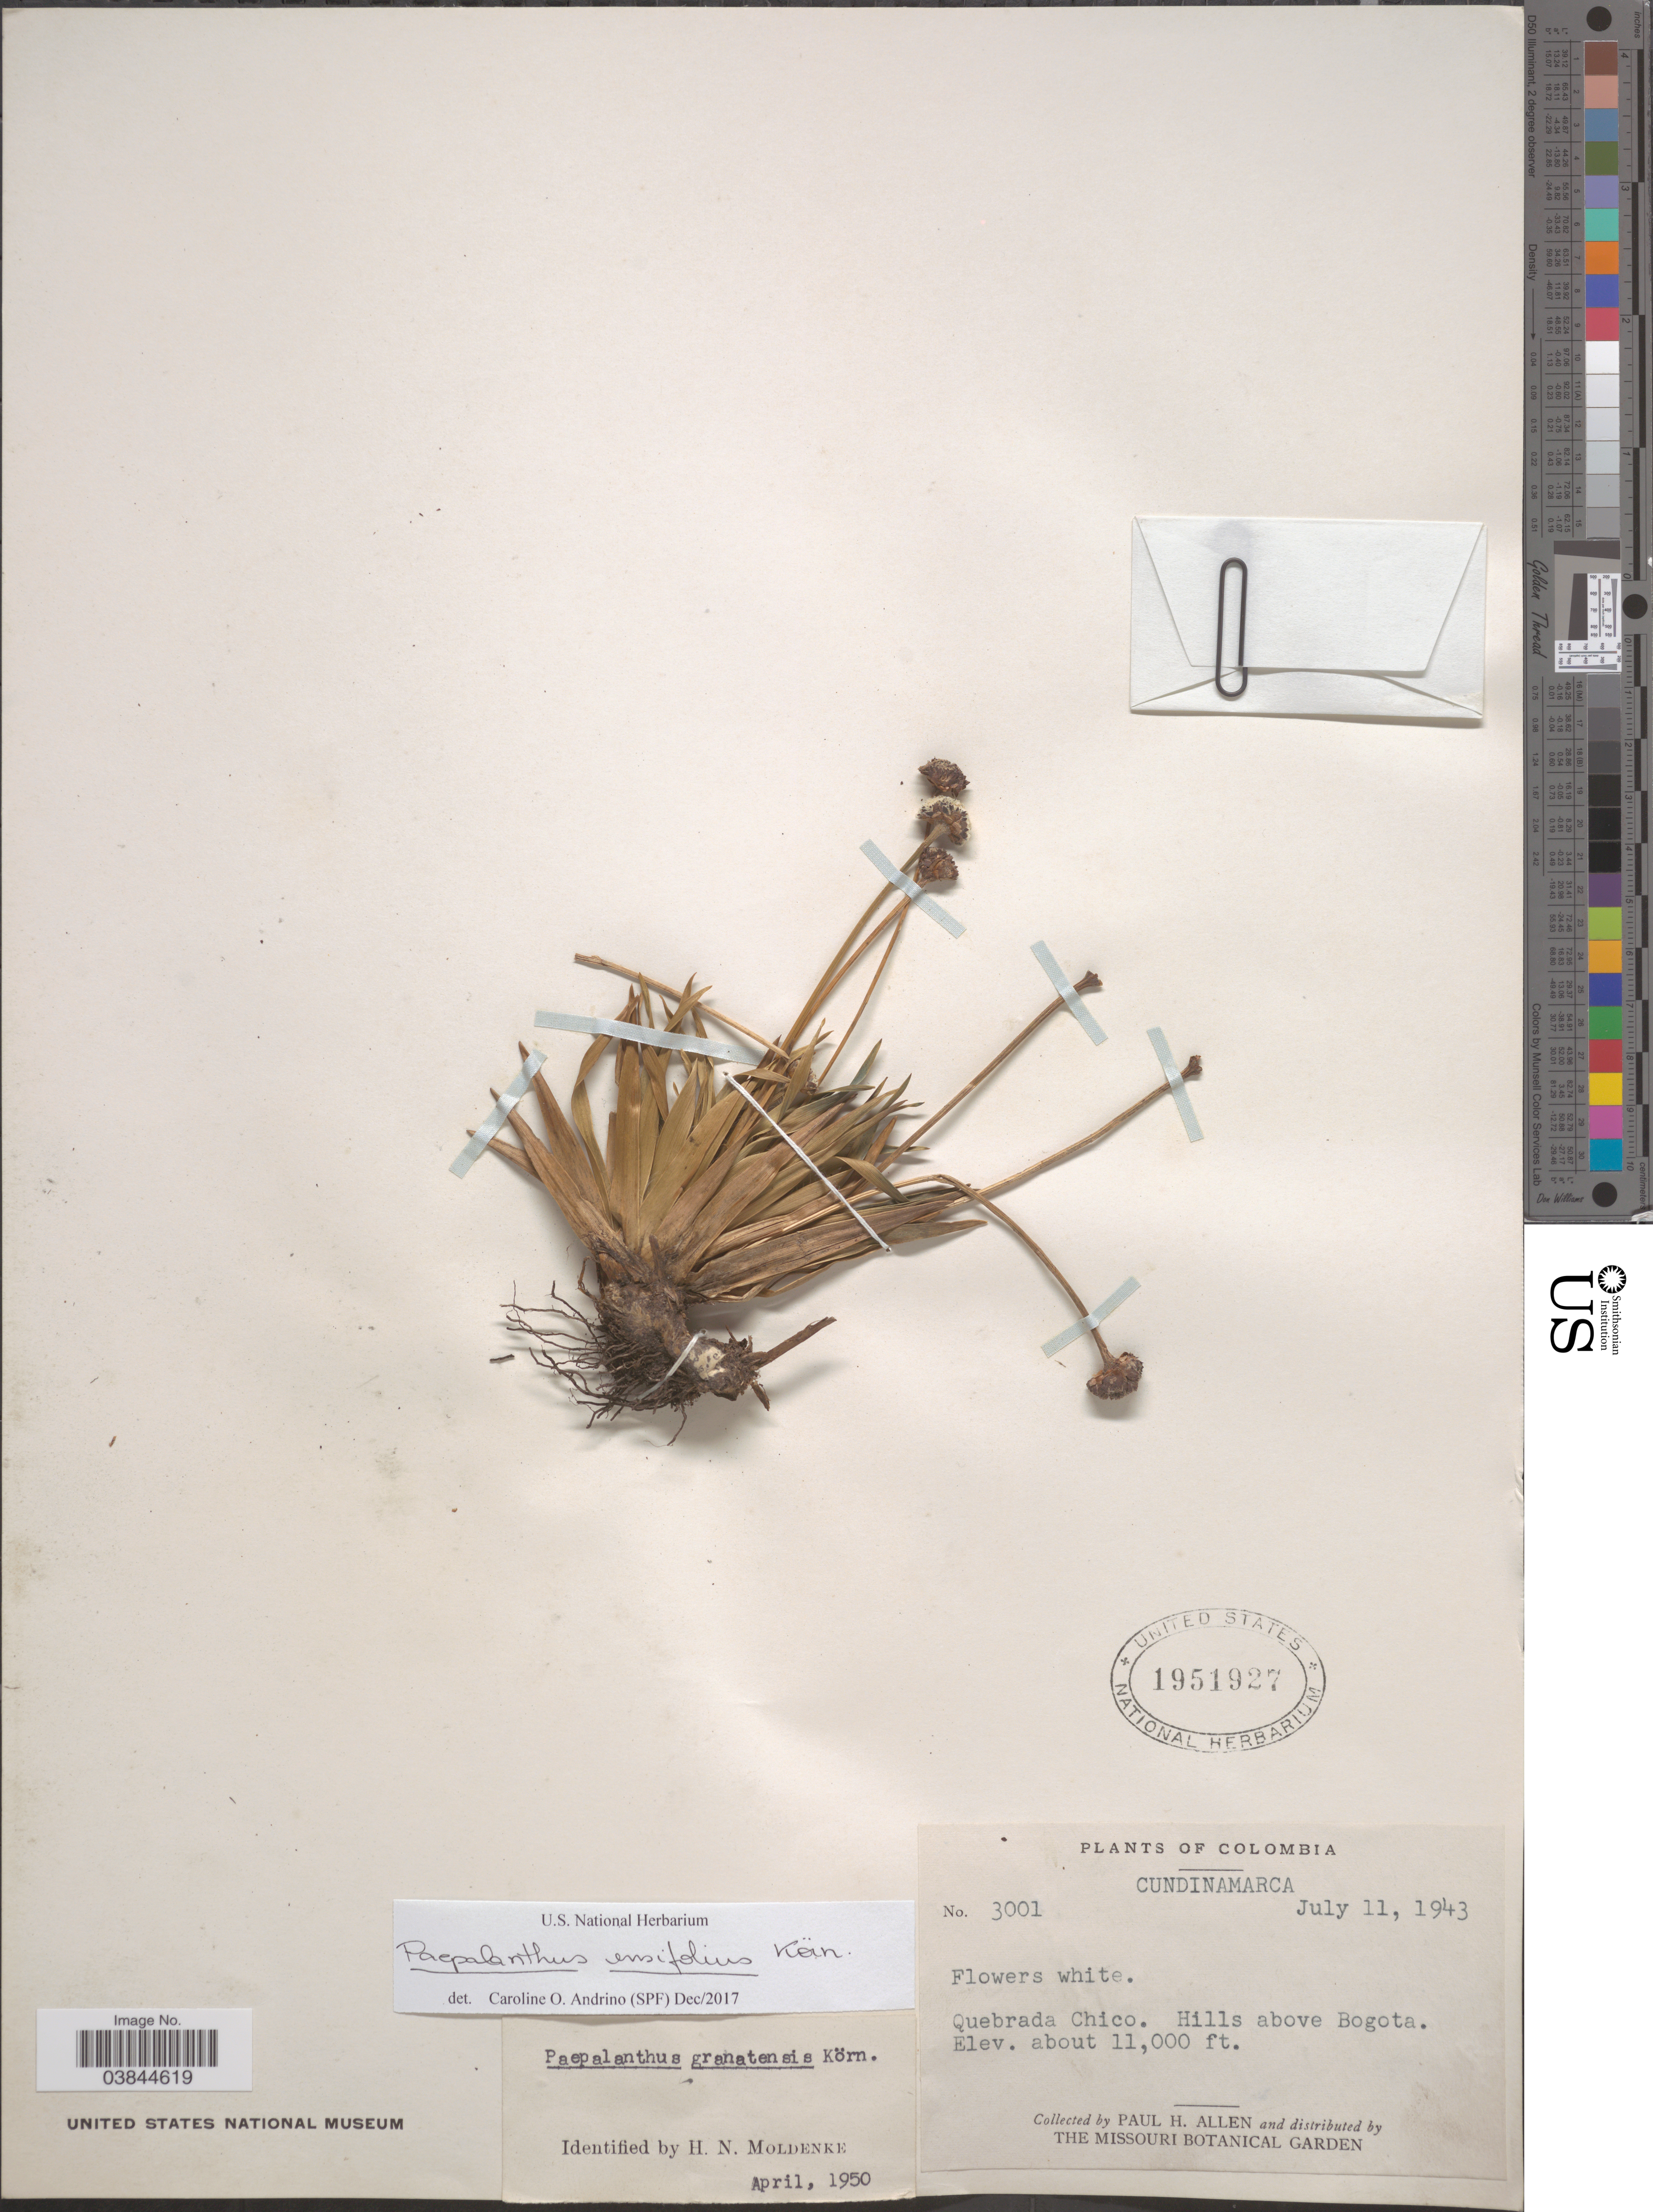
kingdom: Plantae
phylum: Tracheophyta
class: Liliopsida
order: Poales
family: Eriocaulaceae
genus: Paepalanthus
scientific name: Paepalanthus ensifolius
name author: (Kunth) Kunth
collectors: P. H. Allen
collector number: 3001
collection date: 1943-07-11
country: Colombia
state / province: Cundinamarca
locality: Quebrada Chico. Hills above Bogota.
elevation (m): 3353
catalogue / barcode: US 1951927